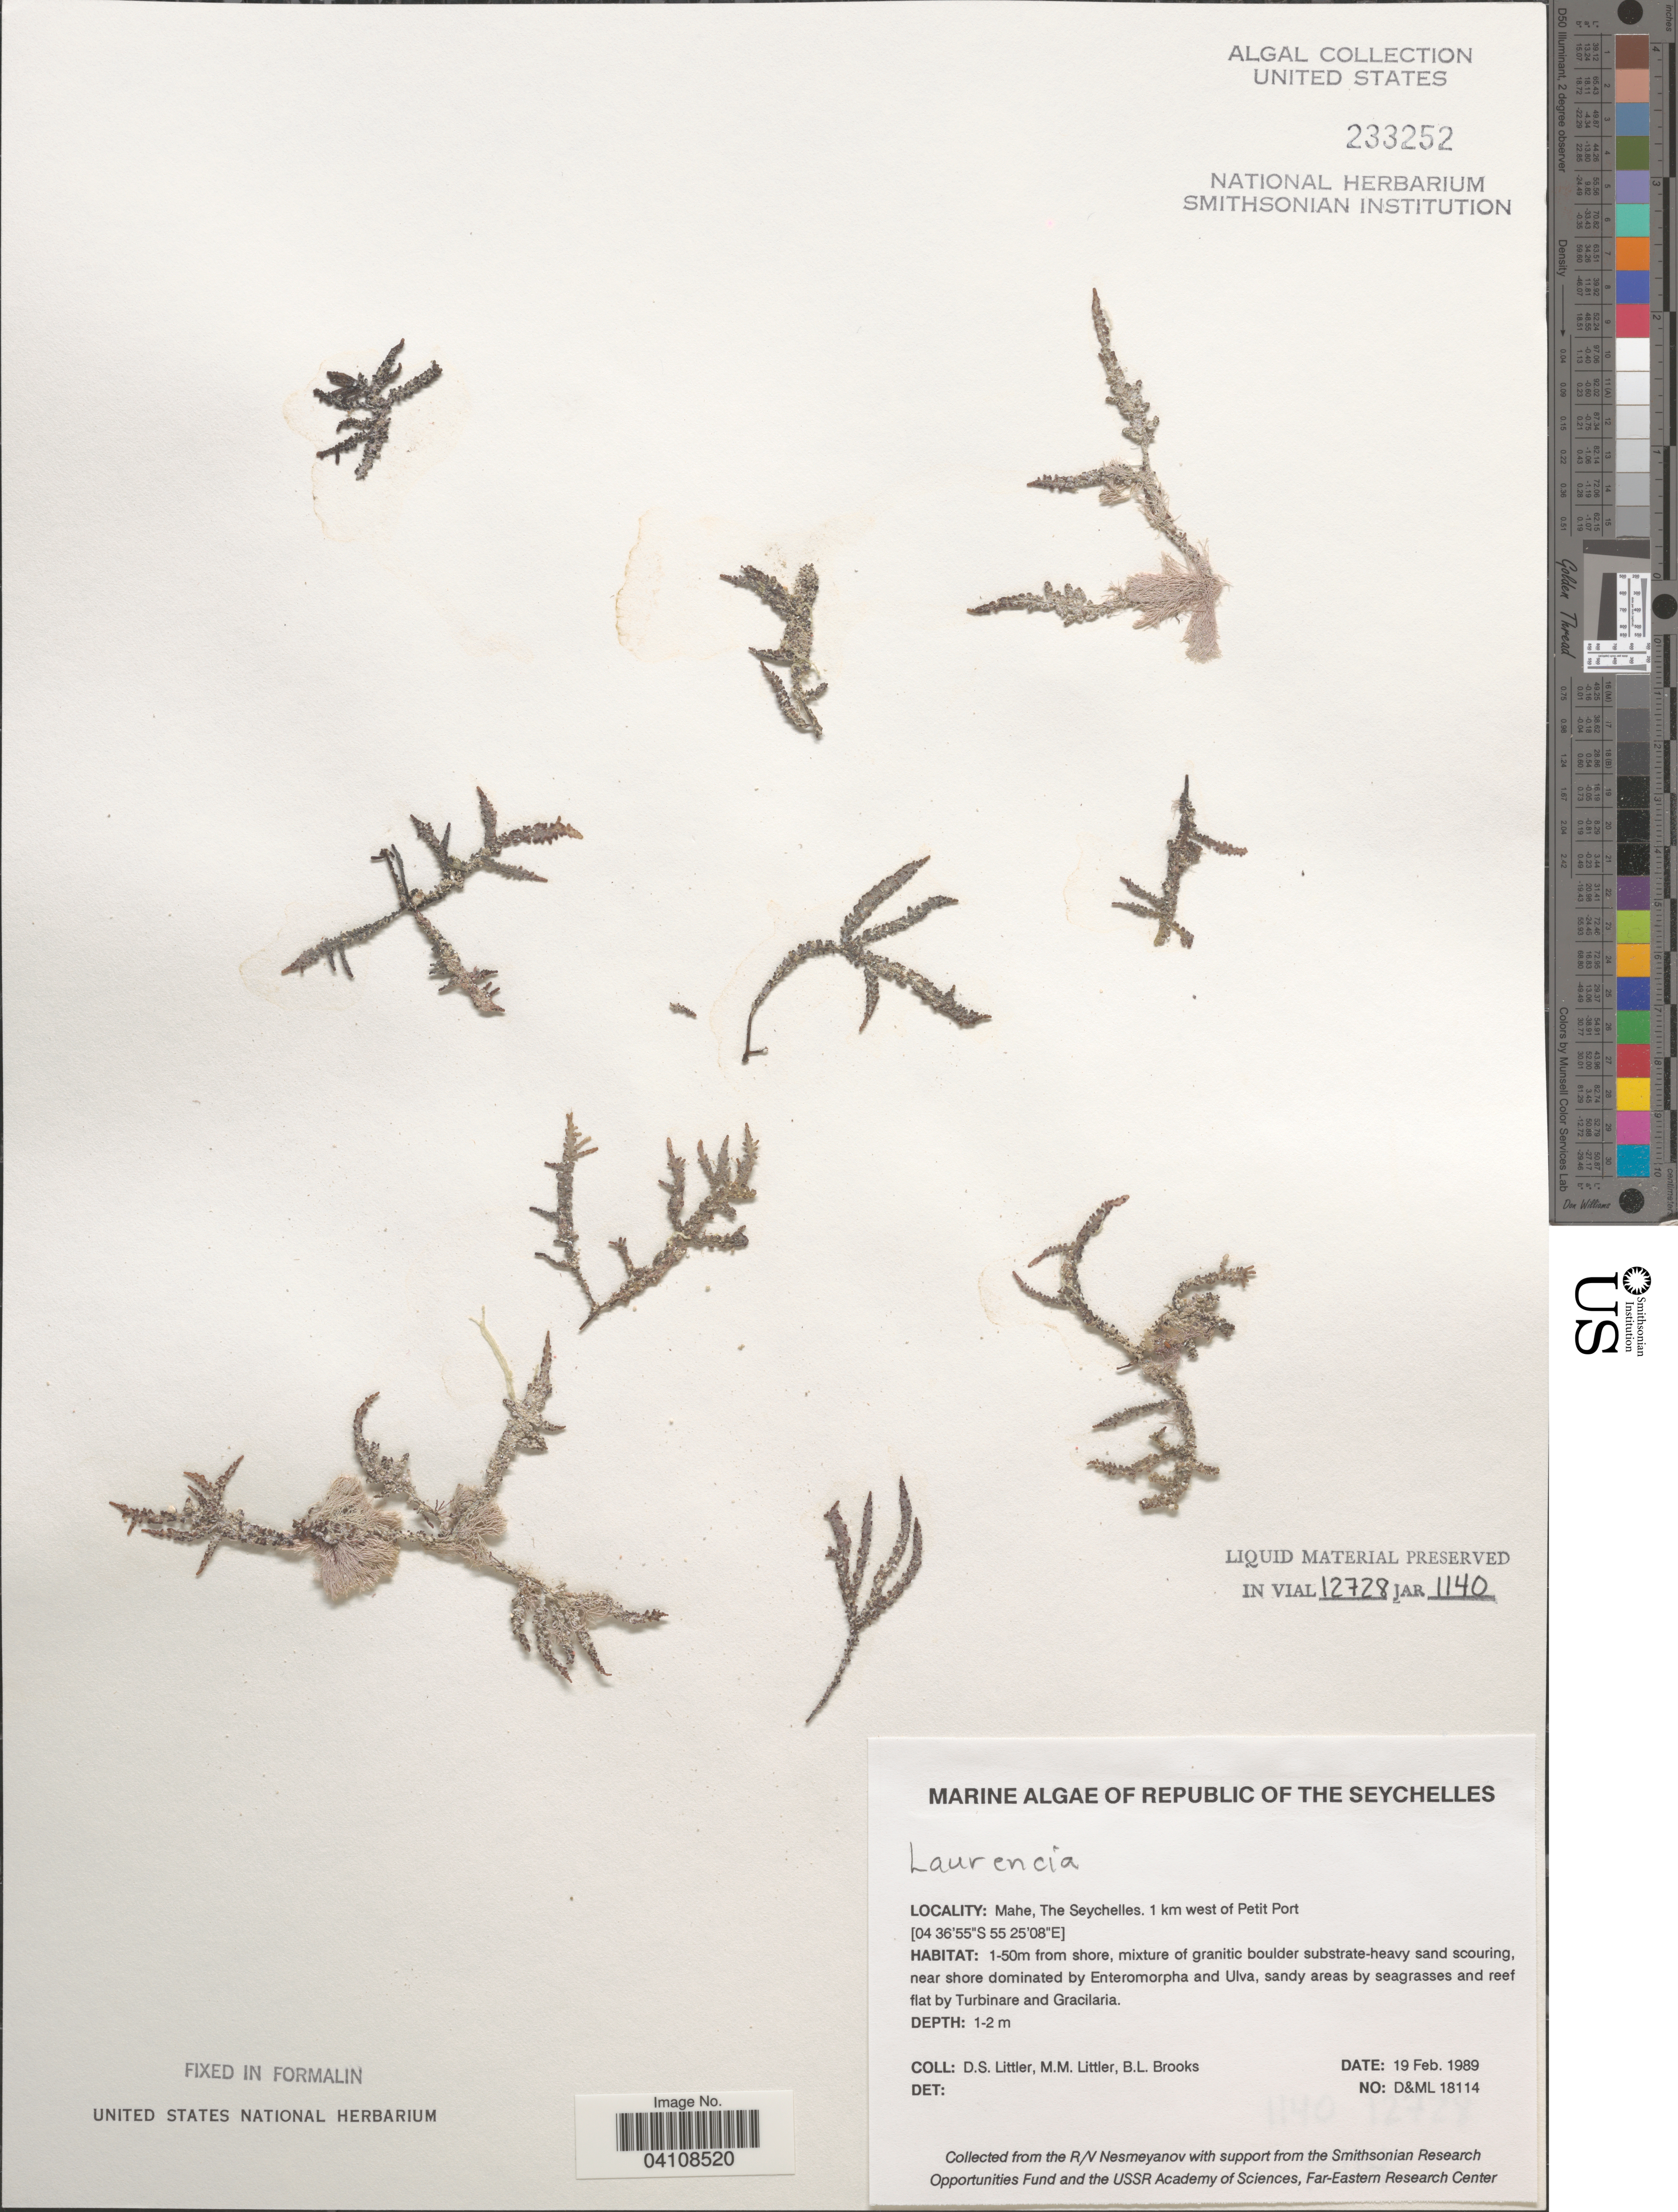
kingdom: Plantae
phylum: Rhodophyta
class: Florideophyceae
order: Ceramiales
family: Rhodomelaceae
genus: Laurencia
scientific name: Laurencia sp.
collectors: D. S. Littler & B. Brooks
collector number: D&ML18114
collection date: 1989-02-19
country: Seychelles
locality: Republic of The Seychelles. Mahe. 1 km west of Petit Port. 1-50m from shore.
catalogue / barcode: US 233252